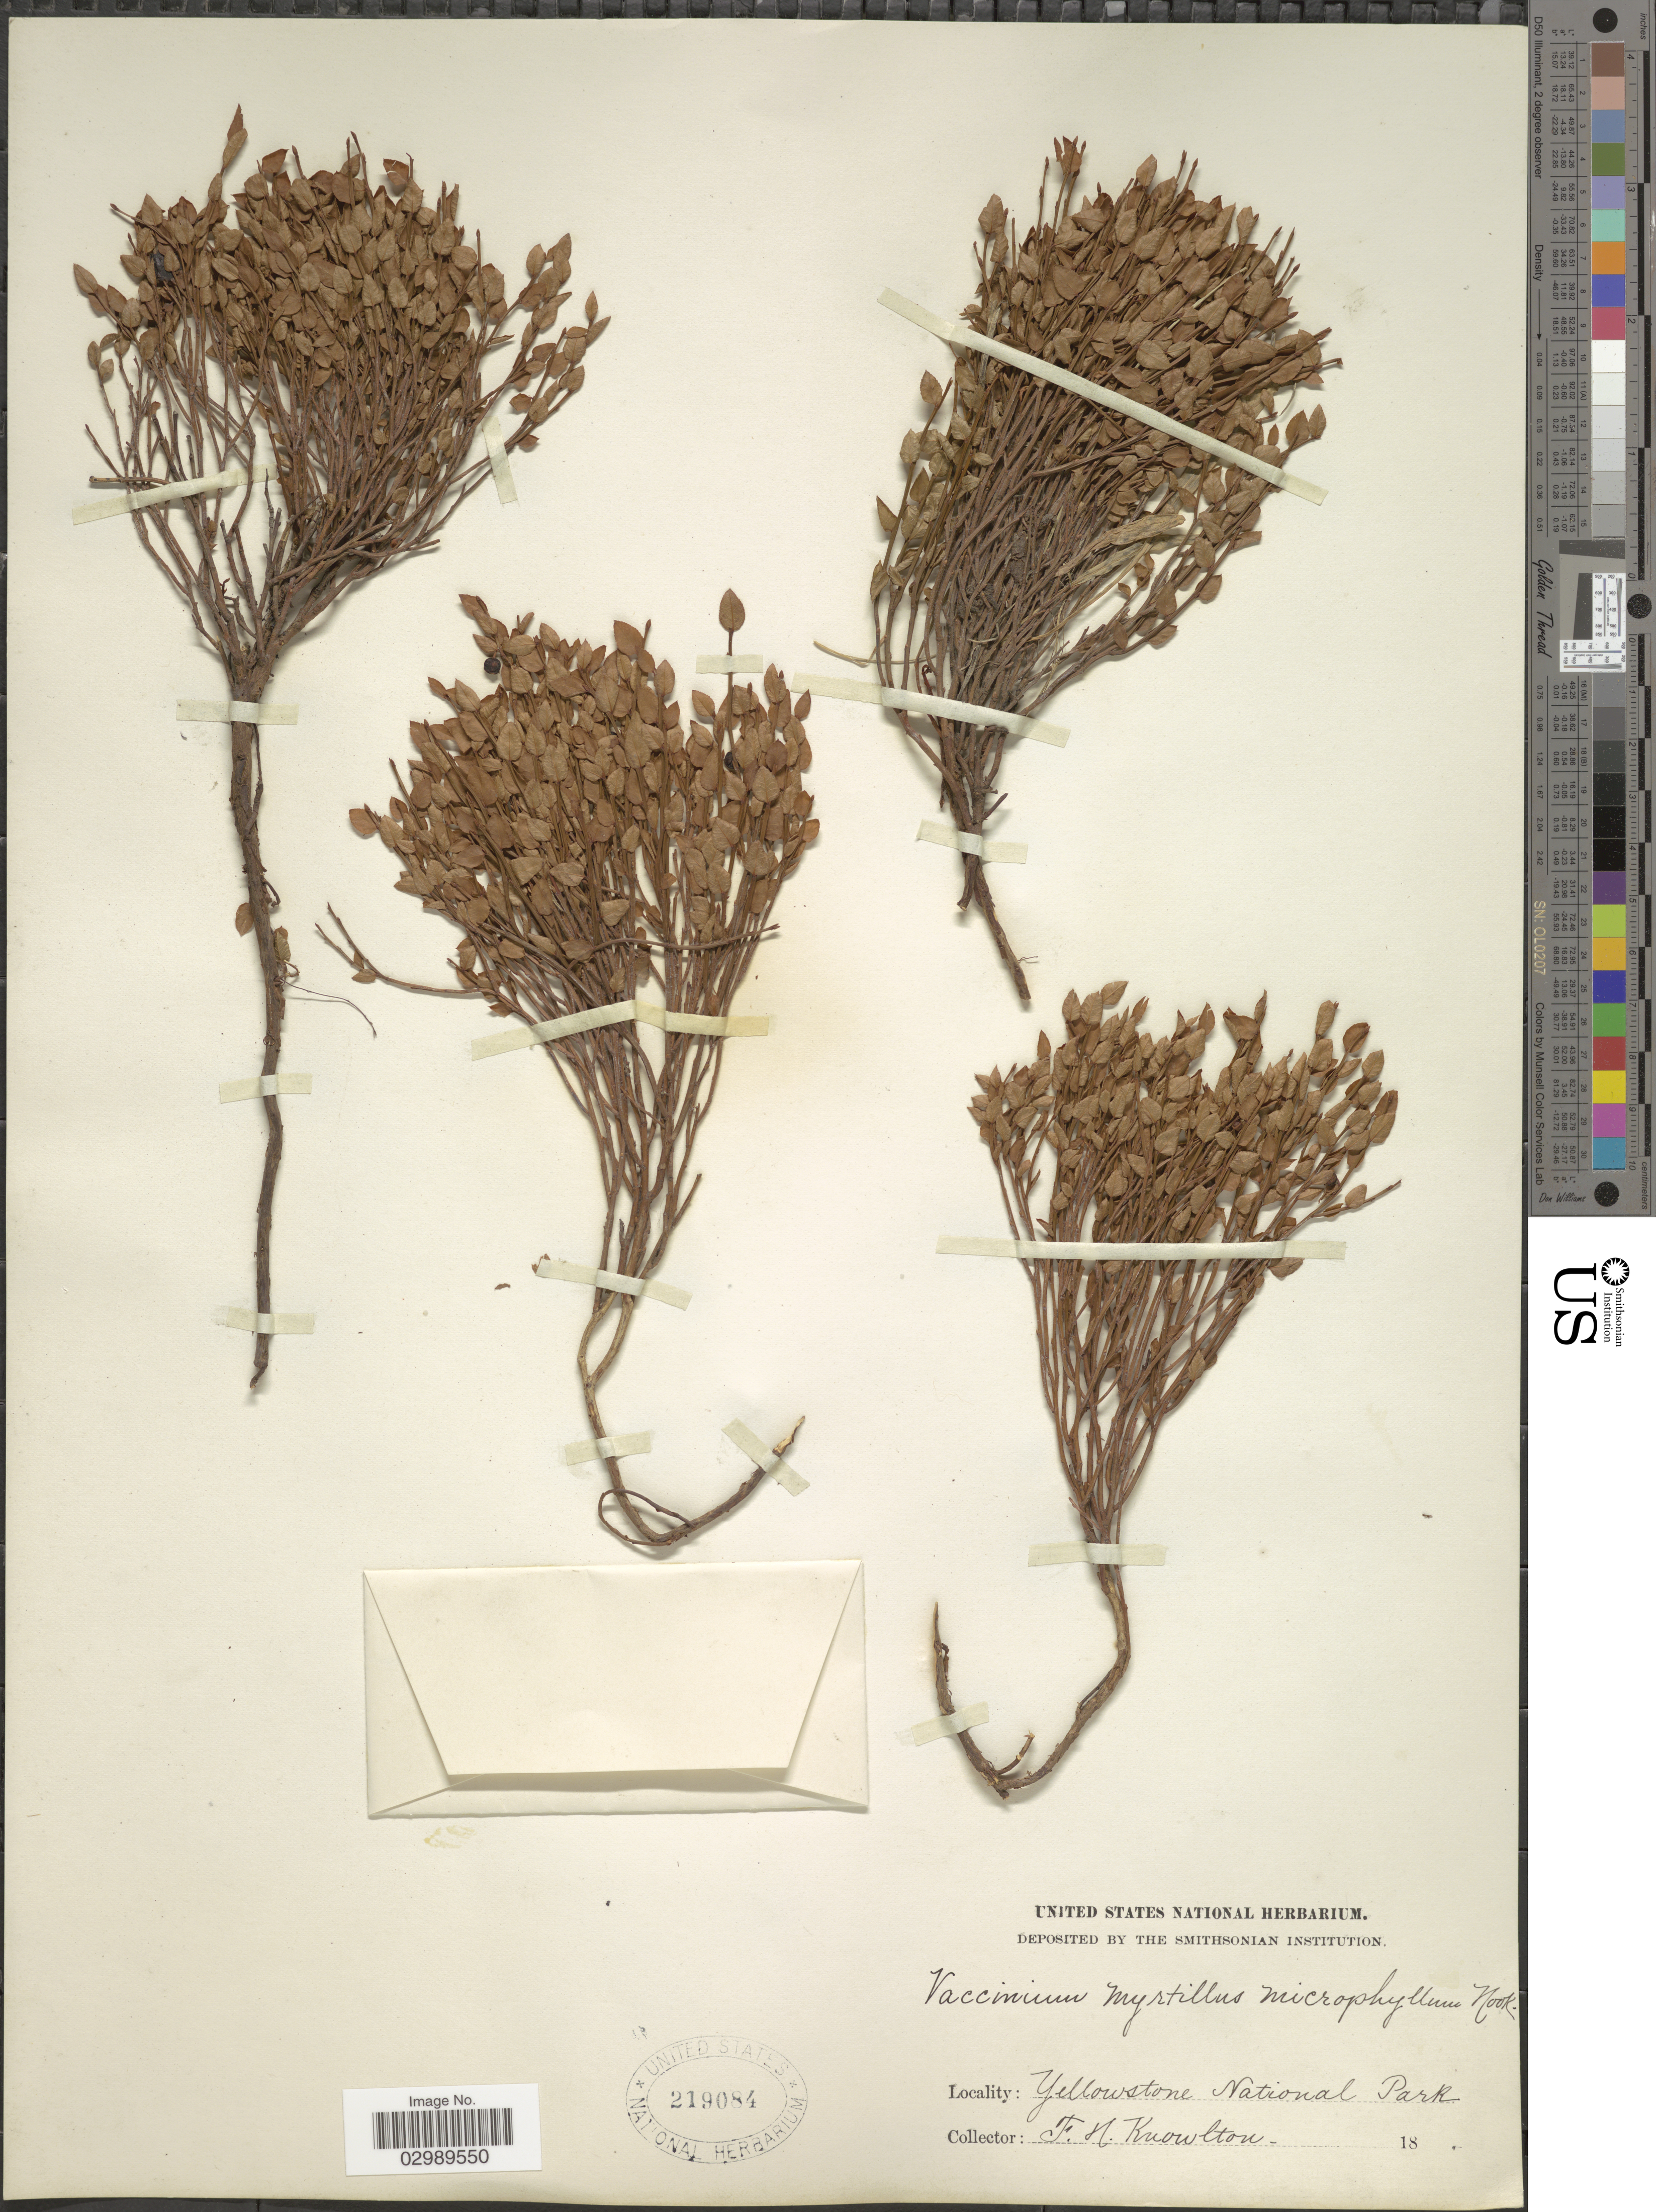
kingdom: Plantae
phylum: Tracheophyta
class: Magnoliopsida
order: Ericales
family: Ericaceae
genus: Vaccinium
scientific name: Vaccinium scoparium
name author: Leiberg ex Coville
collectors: F. H. Knowlton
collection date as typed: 18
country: United States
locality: Yellowstone National Park.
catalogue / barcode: US 219084